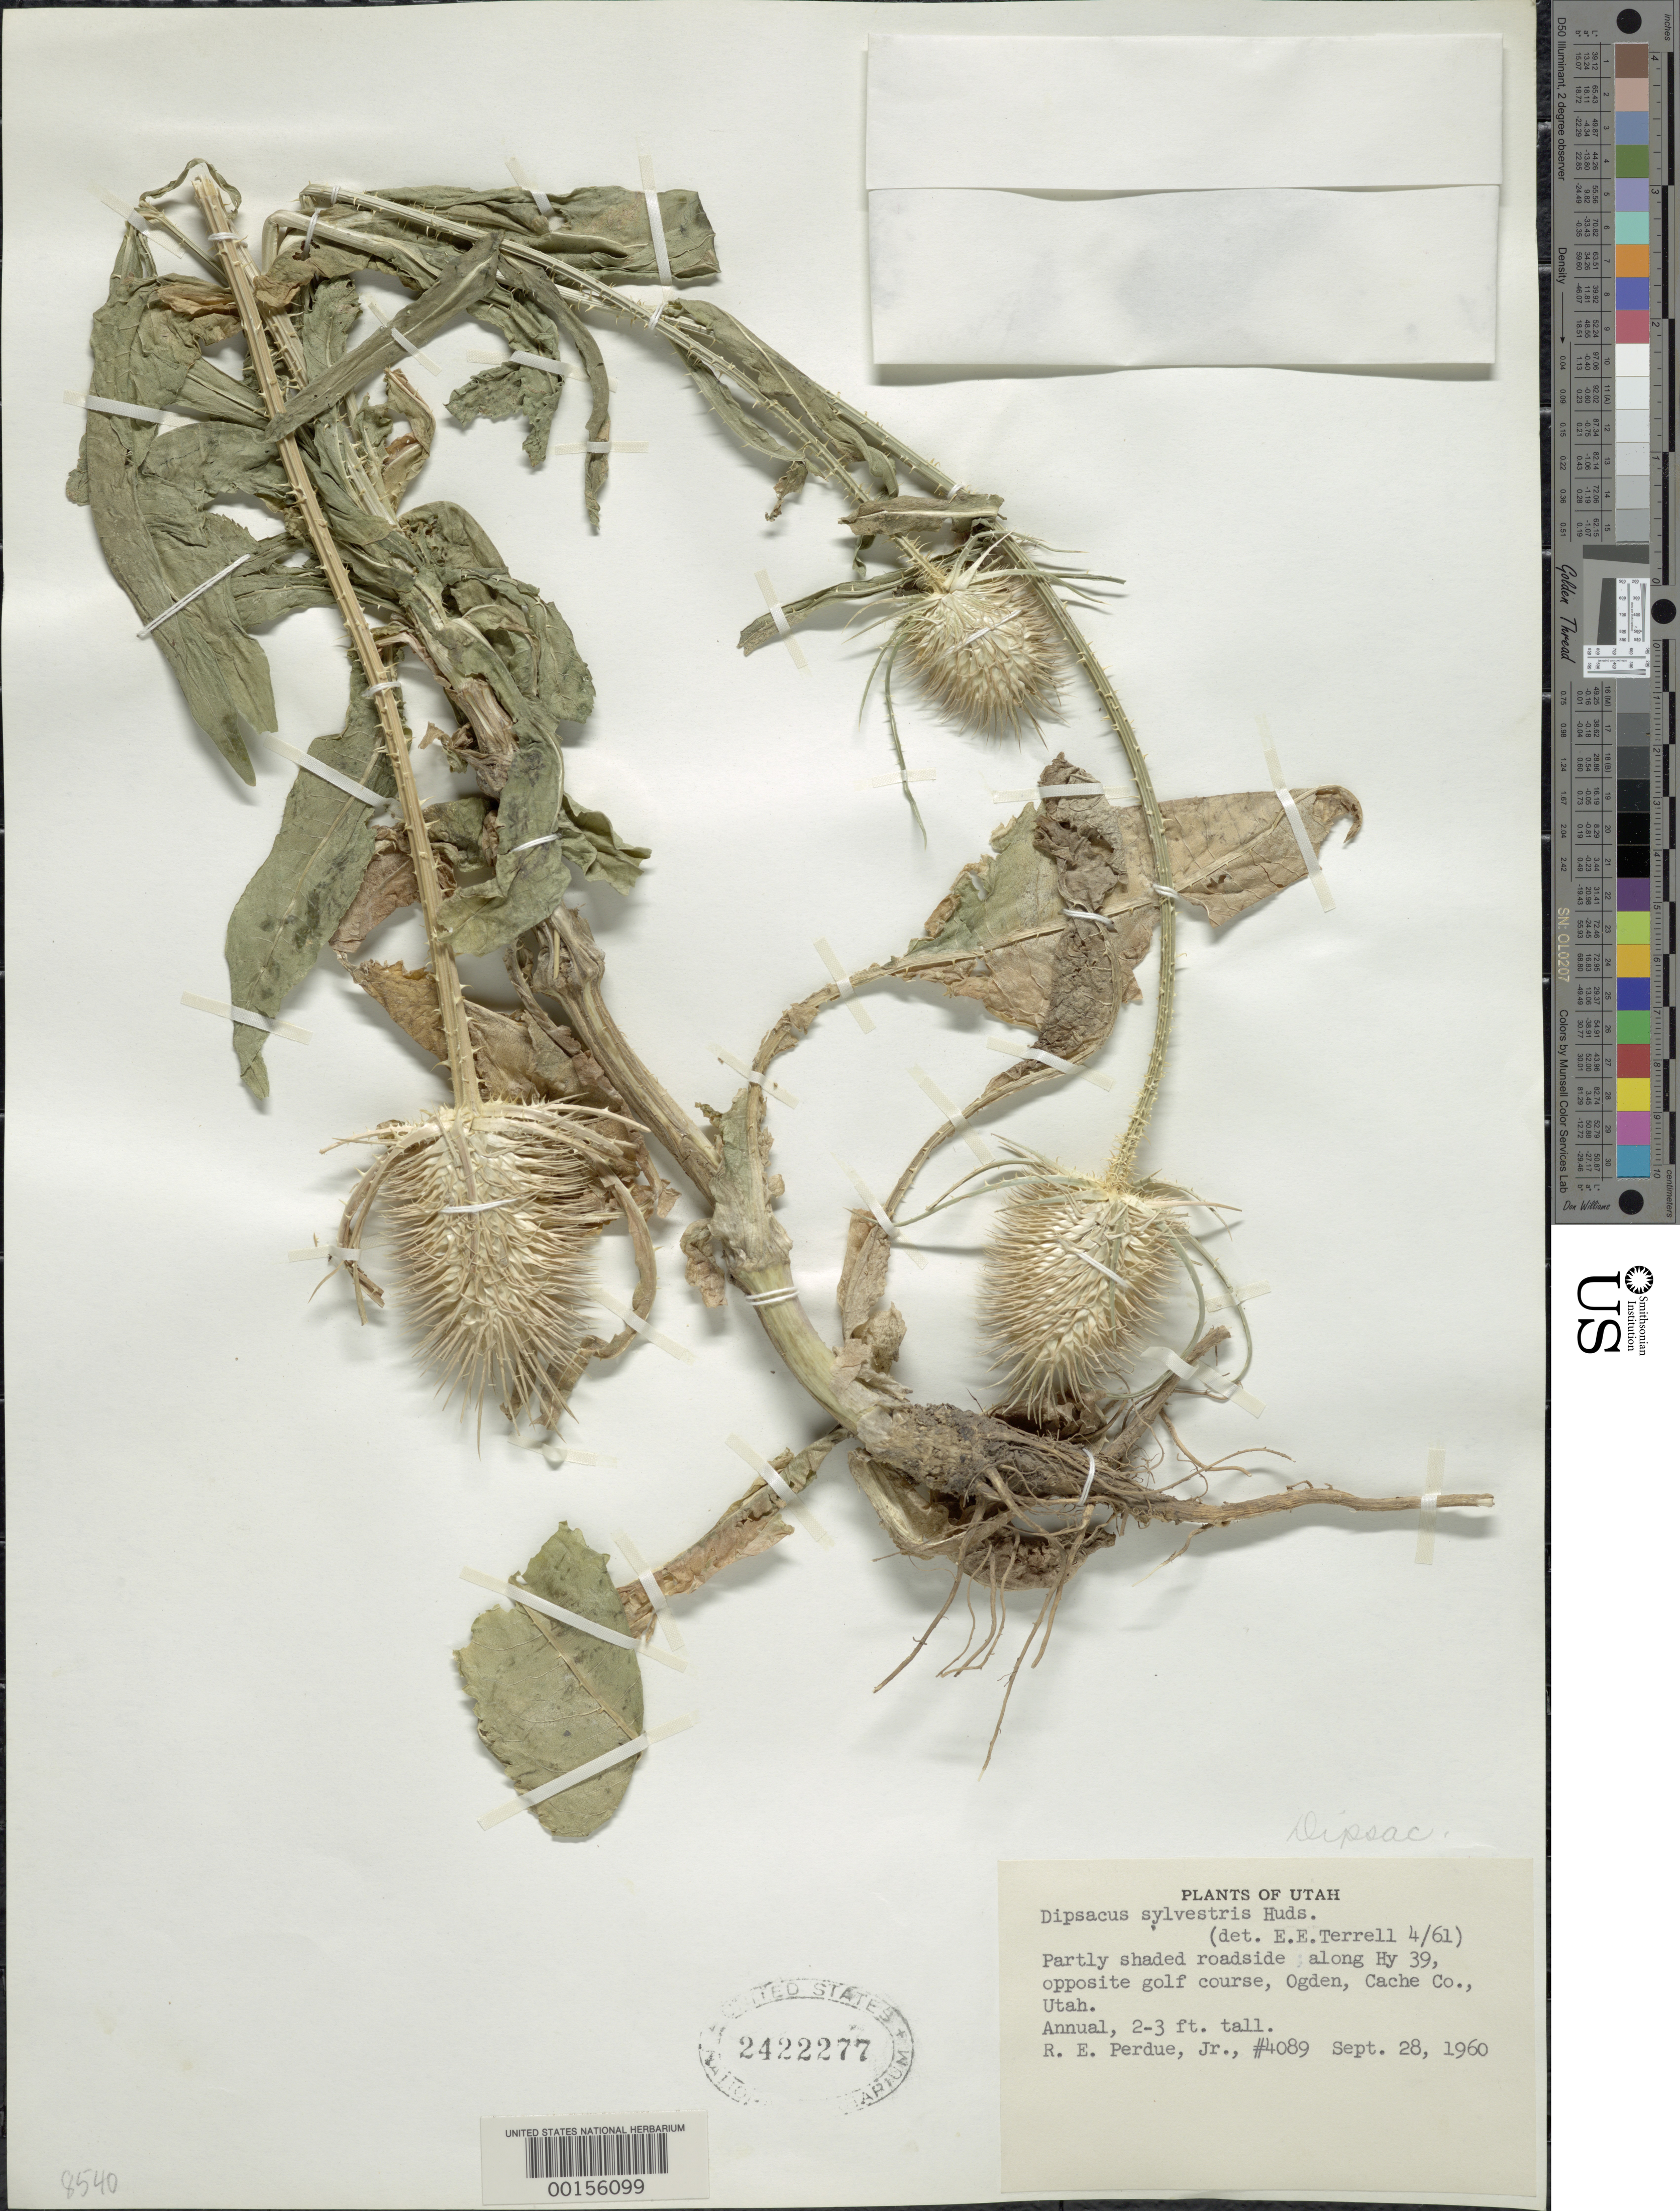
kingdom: Plantae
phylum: Tracheophyta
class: Magnoliopsida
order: Dipsacales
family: Caprifoliaceae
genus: Dipsacus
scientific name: Dipsacus sylvestris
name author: Huds.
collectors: R. E. Perdue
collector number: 4089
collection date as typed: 28 Sep 1960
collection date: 1960-09-28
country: United States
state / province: Utah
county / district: Cache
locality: Ogden, along Hy 29 at golf course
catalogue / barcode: US 2422277